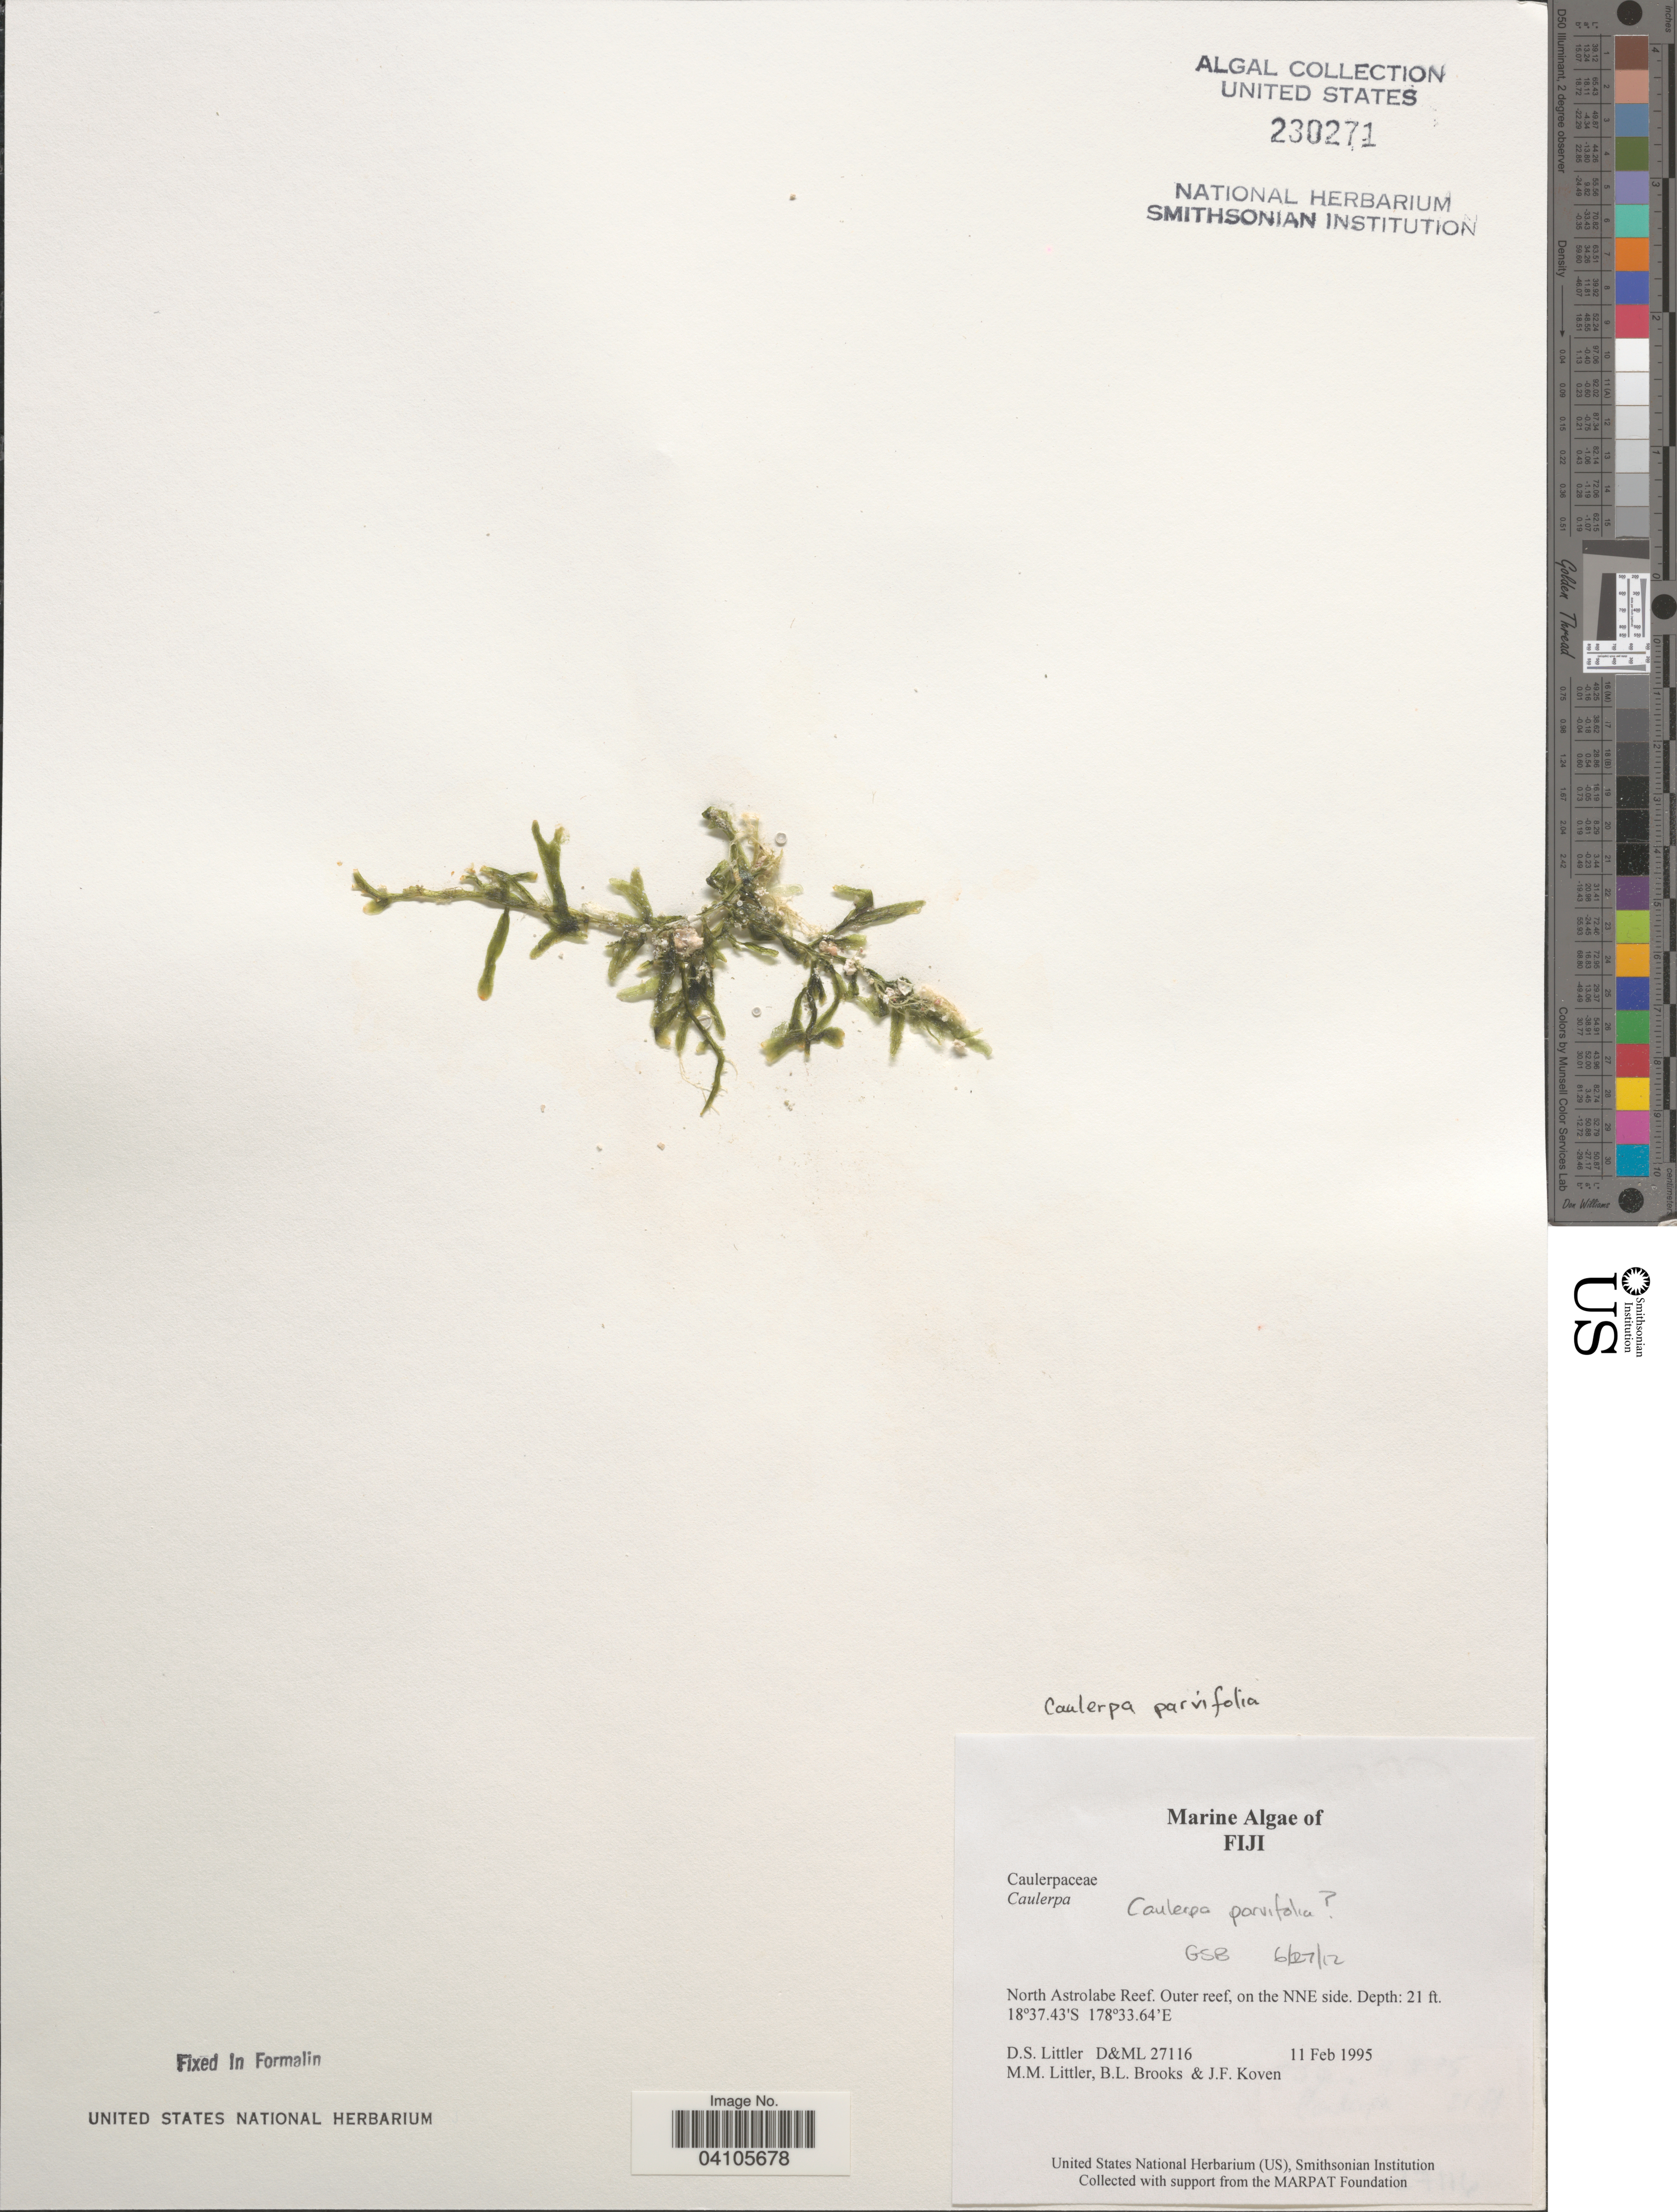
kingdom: Plantae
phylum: Chlorophyta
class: Ulvophyceae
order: Bryopsidales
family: Caulerpaceae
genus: Caulerpa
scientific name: Caulerpa parvifolia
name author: Harv.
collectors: D. S. Littler, B. Brooks & J. Koven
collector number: D&ML 27116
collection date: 1995-02-11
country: Fiji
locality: North Astrolabe Reef. Outer reef, on the NNE side.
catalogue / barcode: US 230271